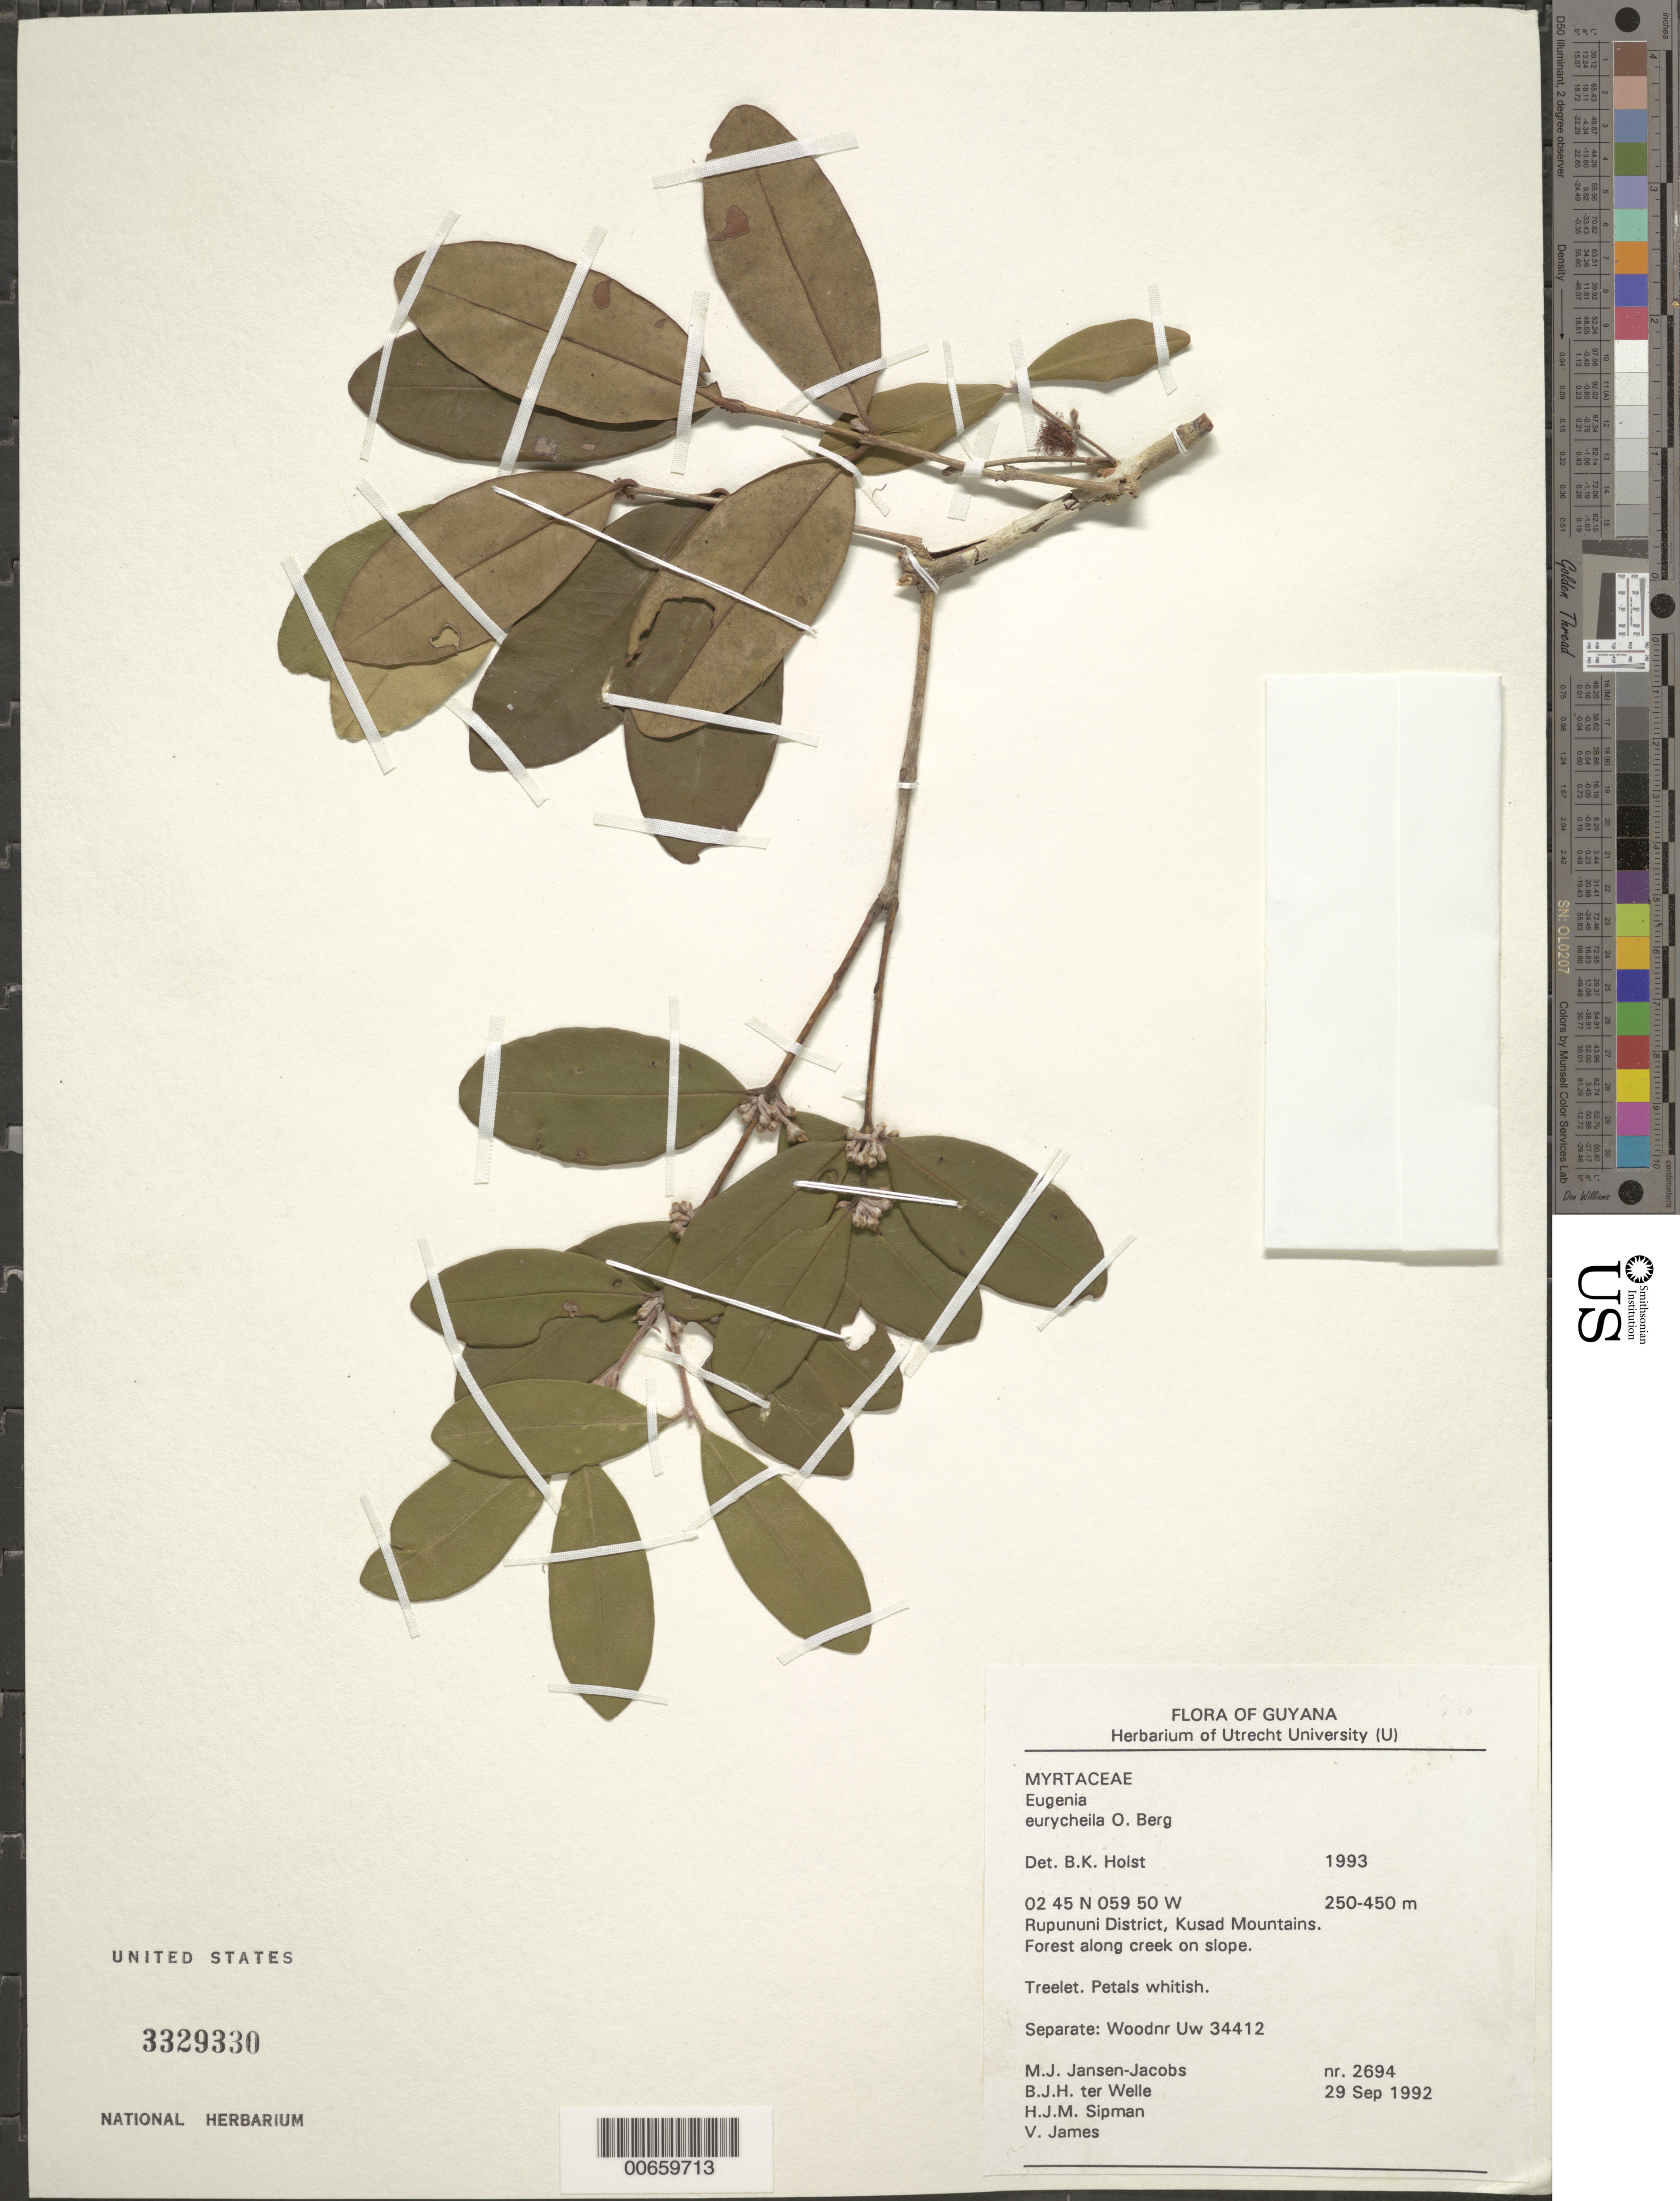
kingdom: Plantae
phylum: Tracheophyta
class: Magnoliopsida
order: Myrtales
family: Myrtaceae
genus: Eugenia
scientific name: Eugenia eurycheila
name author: O. Berg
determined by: Holst, Bruce K.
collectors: M. J. Jansen-Jacobs, B. Welle, H. J. M. Sipman & V. James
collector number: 2694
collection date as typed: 29-Sep-92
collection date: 1992-09-29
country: Guyana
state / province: U. Takutu-U. Essequibo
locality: Kusad Mountains, Rupununi District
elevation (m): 250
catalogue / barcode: US 3329330